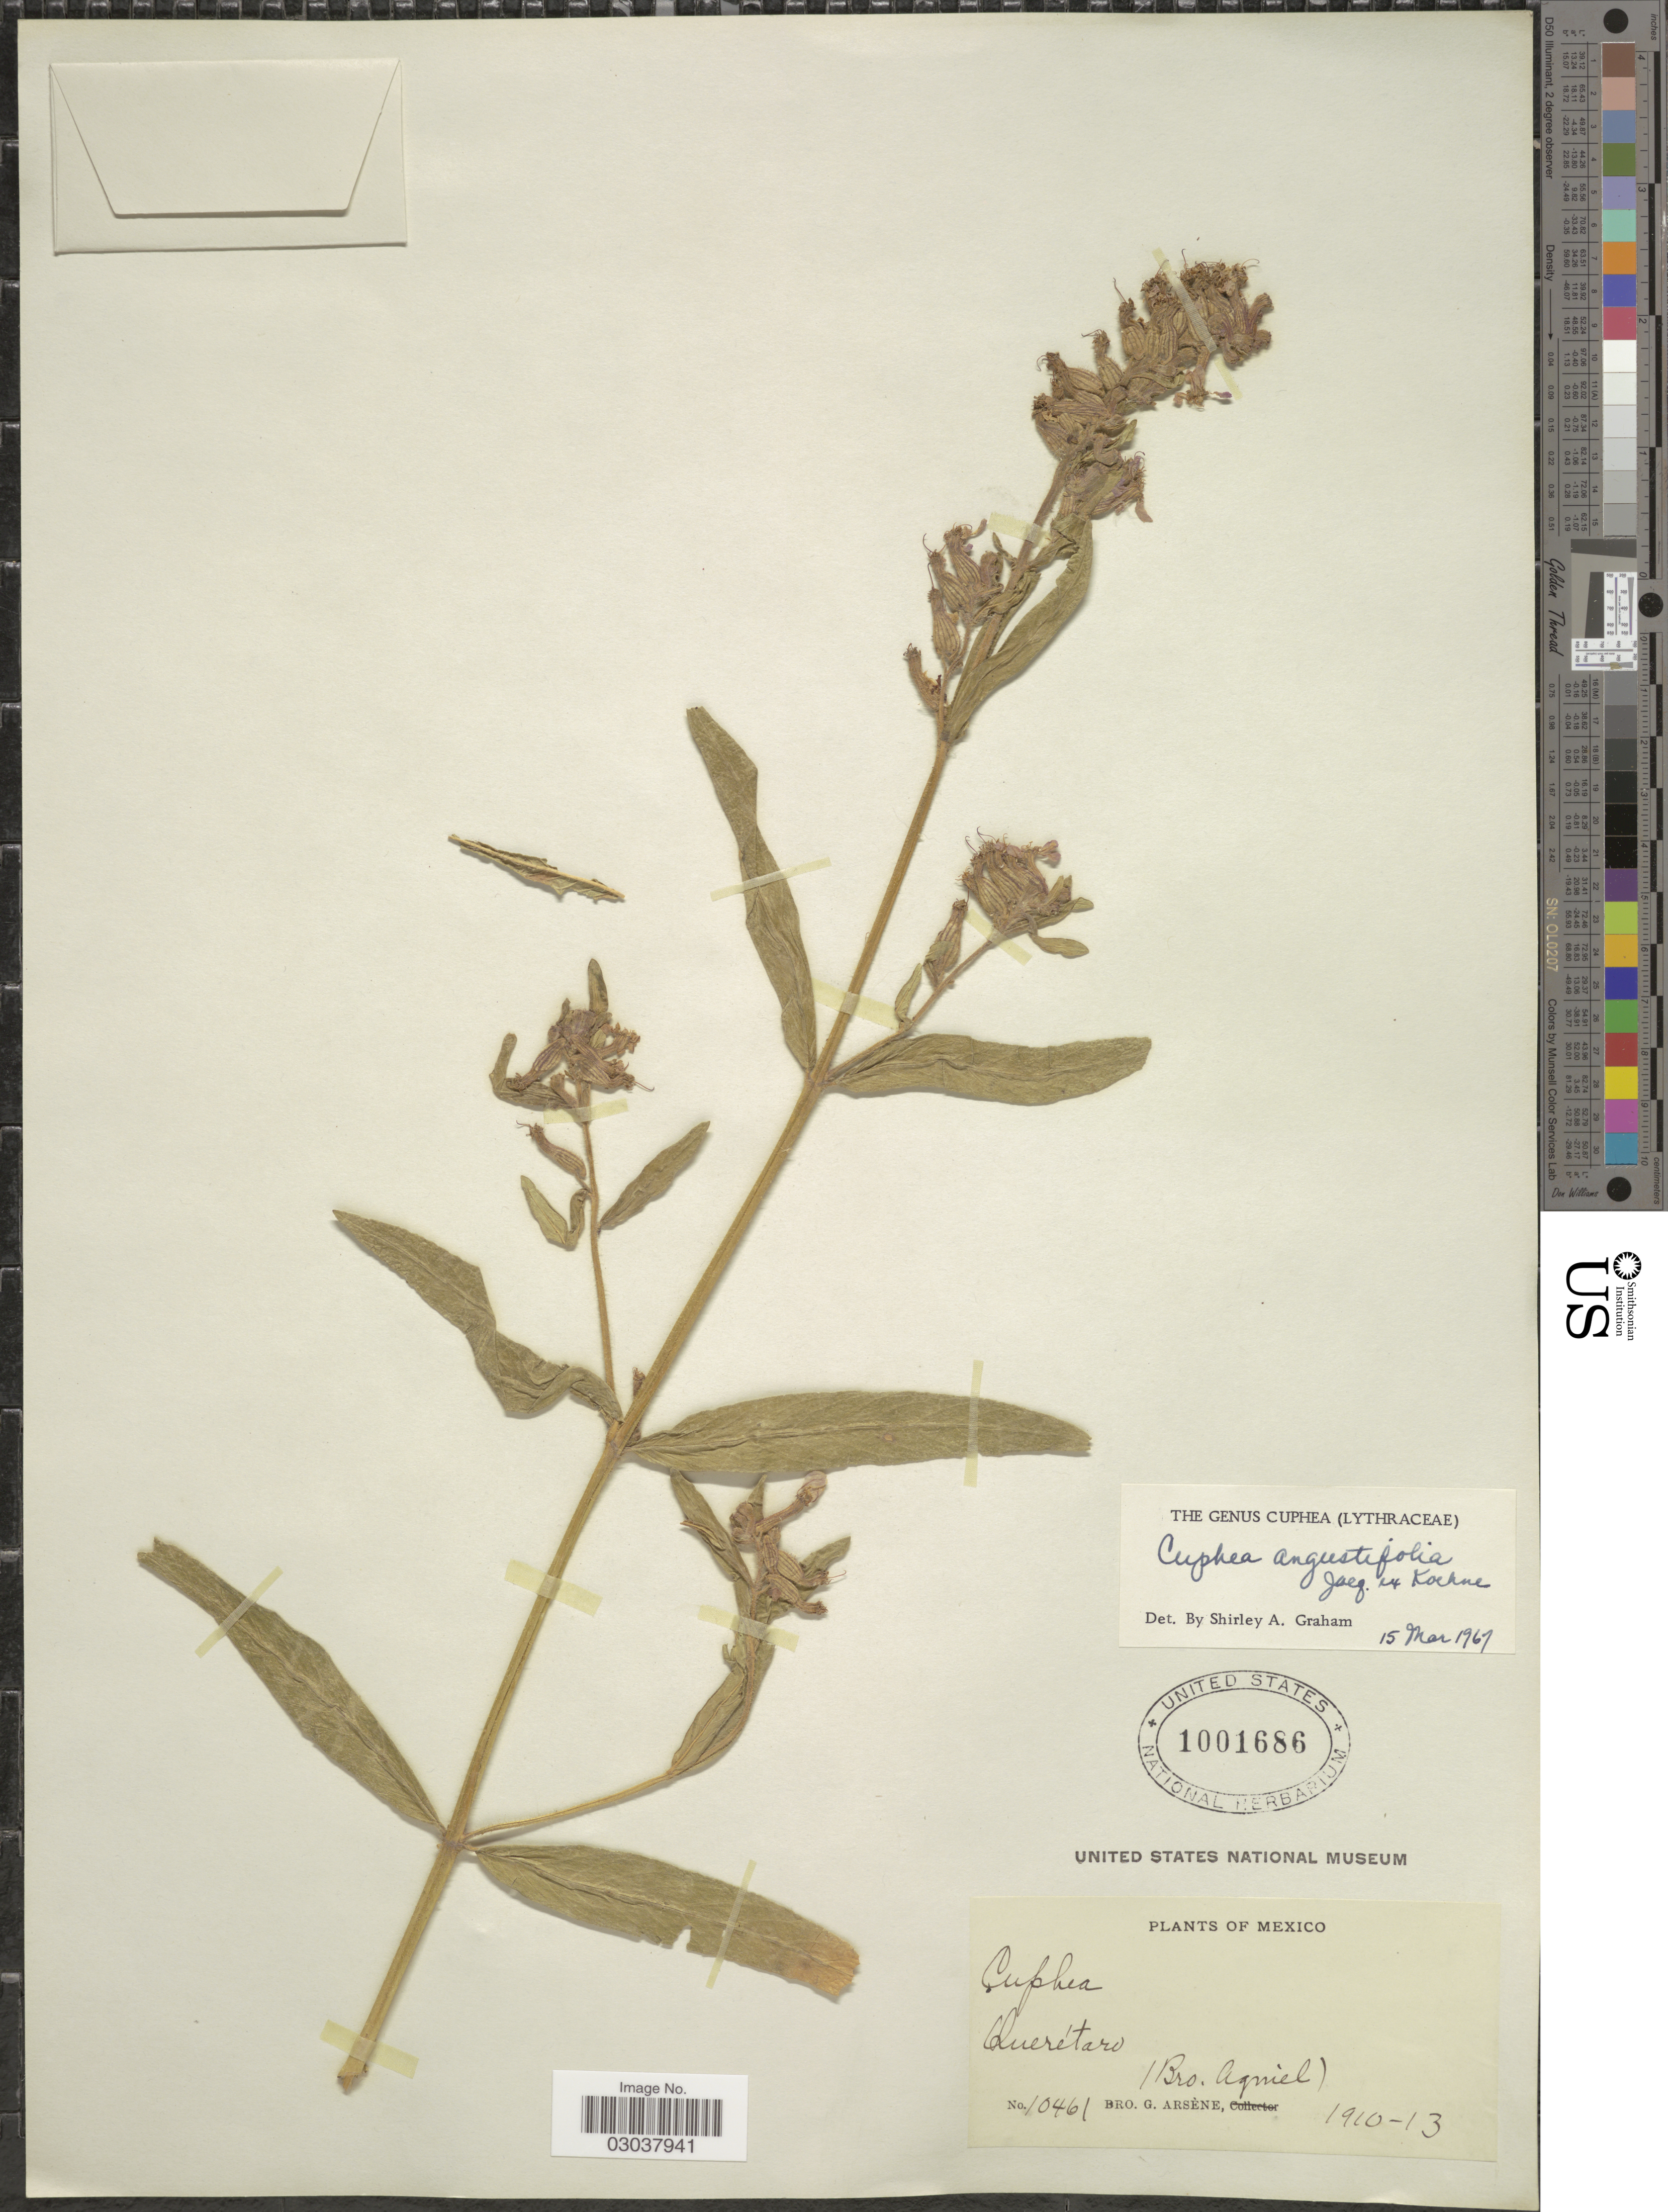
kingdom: Plantae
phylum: Tracheophyta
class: Magnoliopsida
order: Myrtales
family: Lythraceae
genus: Cuphea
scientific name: Cuphea angustifolia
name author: Jacq. ex Koehne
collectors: Bro. Agniel & Bro. G. Arsène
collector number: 10461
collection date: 1910/1913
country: Mexico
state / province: Querétaro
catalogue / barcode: US 1001686